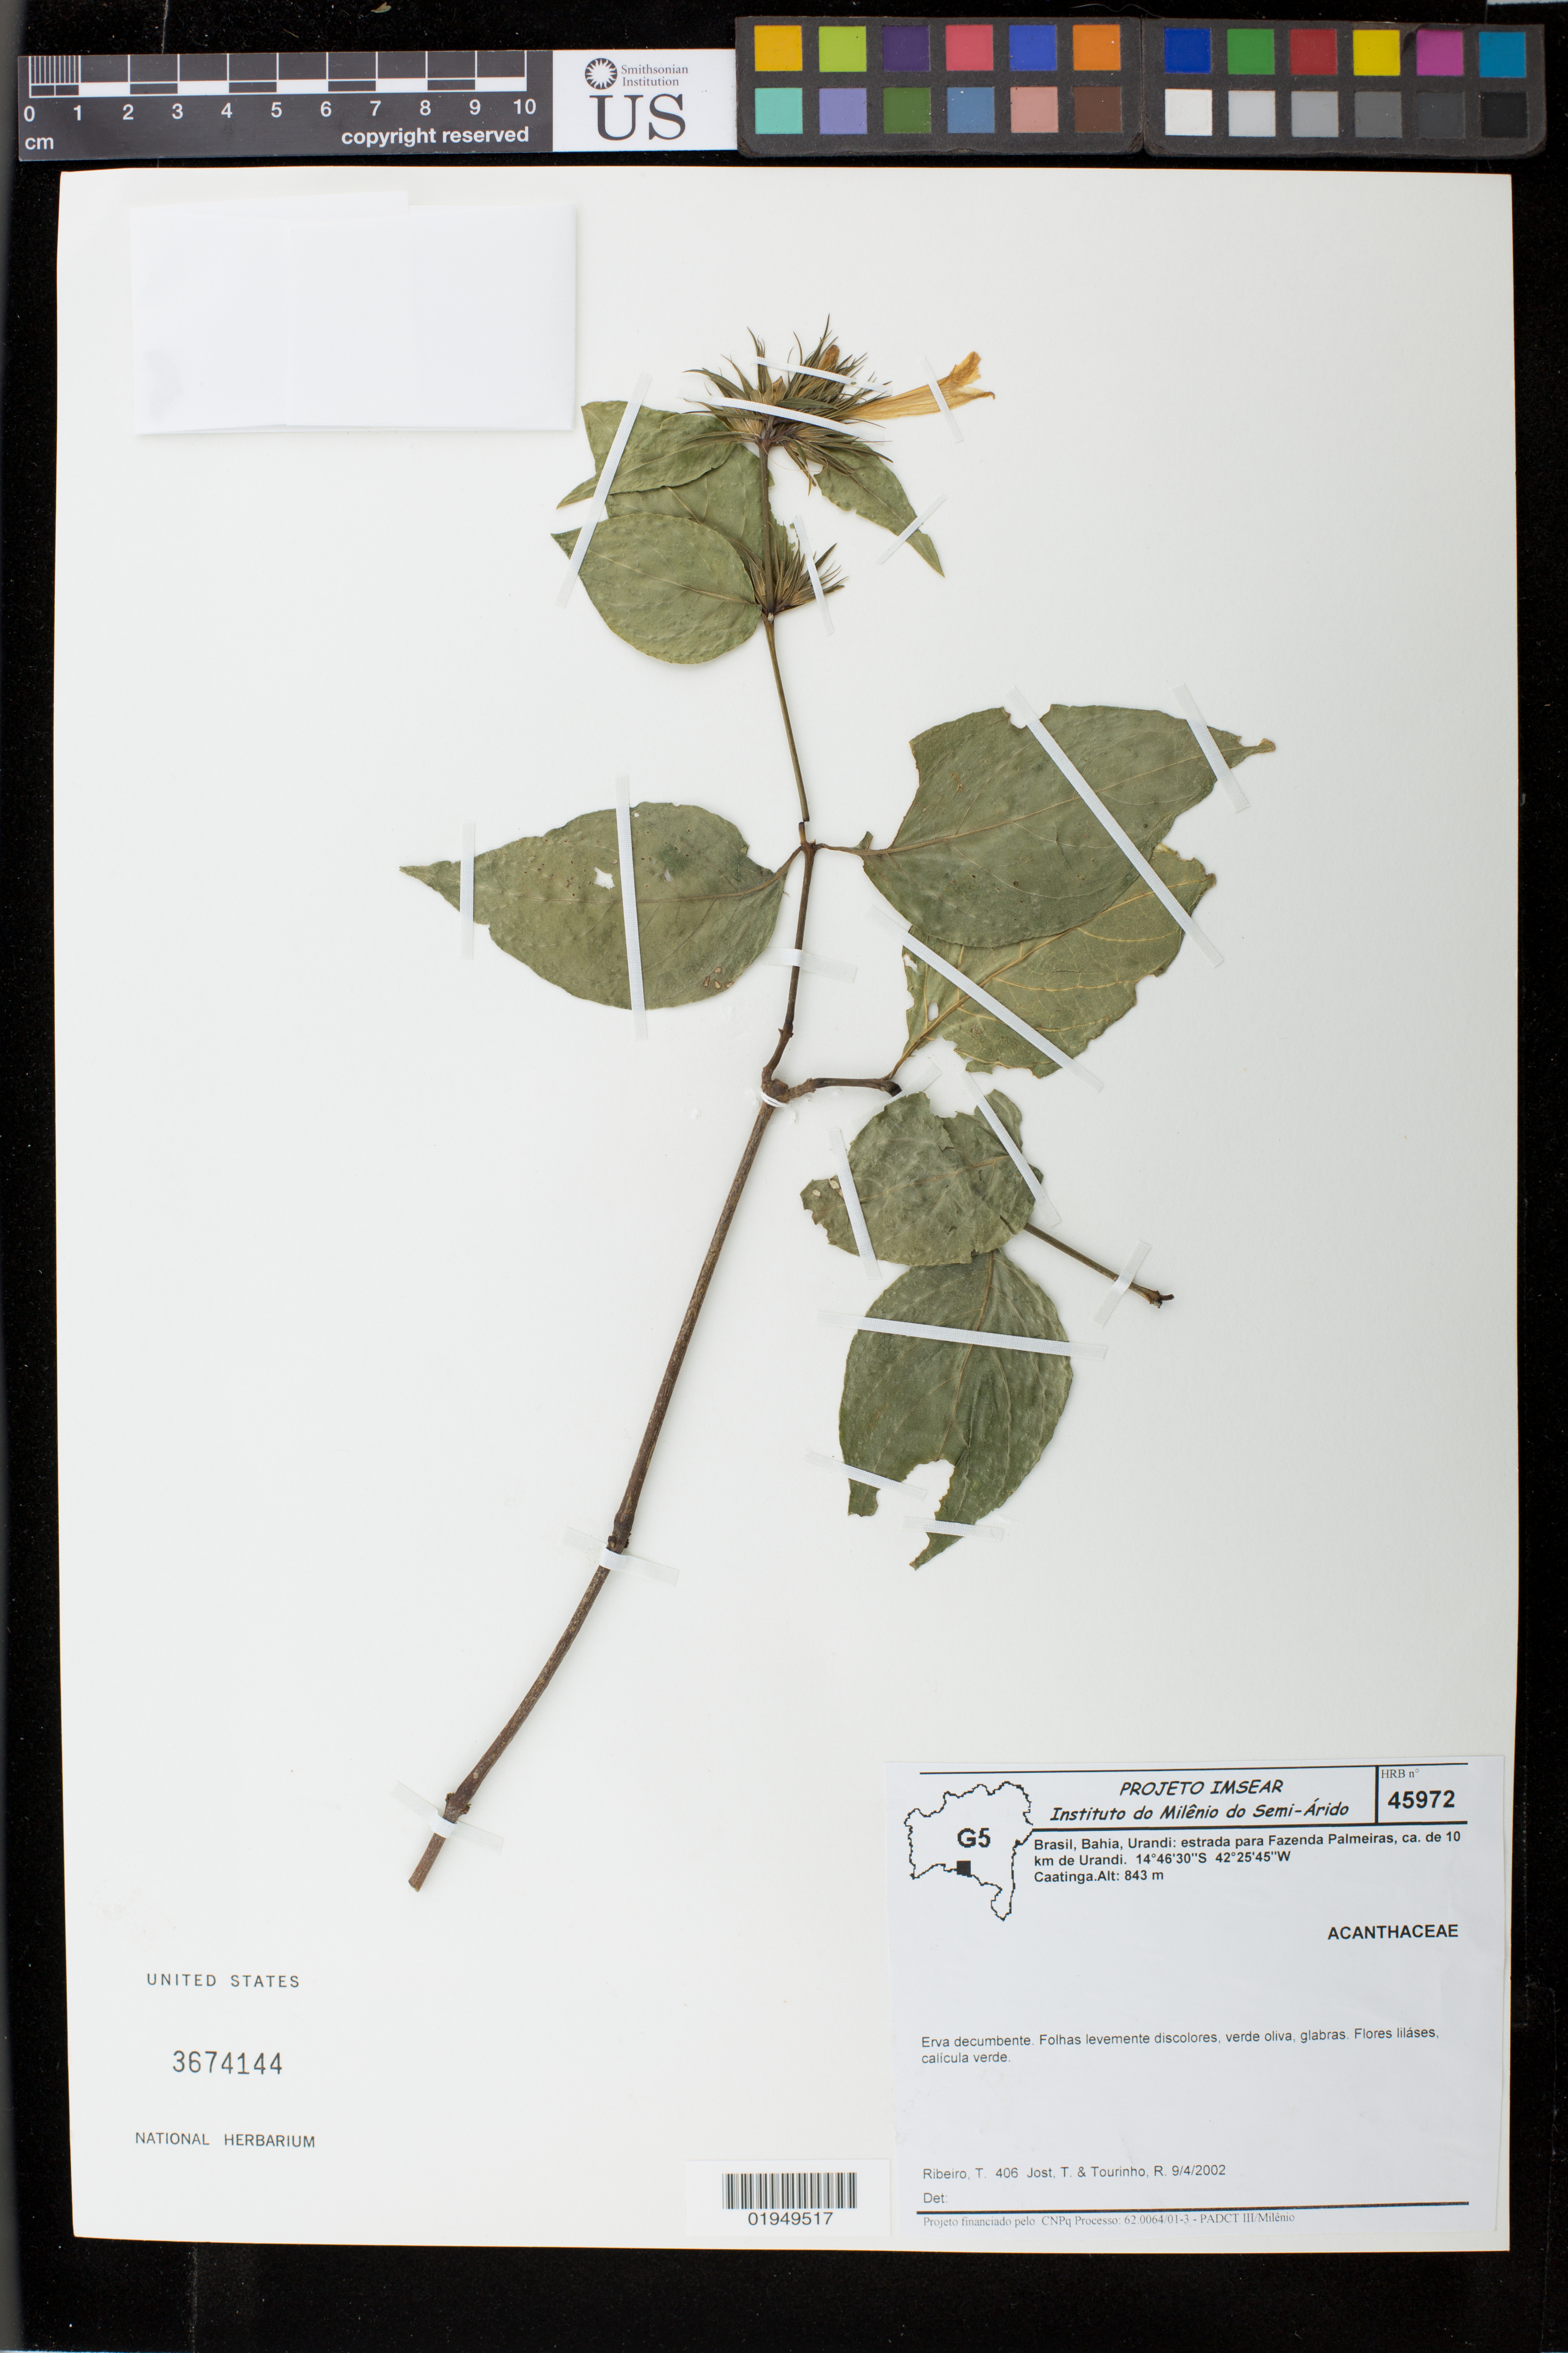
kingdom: Plantae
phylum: Tracheophyta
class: Magnoliopsida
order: Lamiales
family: Acanthaceae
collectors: T. Ribeiro, T. Jost & R. Tourinho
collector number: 406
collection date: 2002-04-09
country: Brazil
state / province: Bahia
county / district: Urandi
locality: Estrada para Fazenda Palmeiras, ca. de 10 km de Urandi.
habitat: Caatinga.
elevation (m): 843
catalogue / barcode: US 3674144